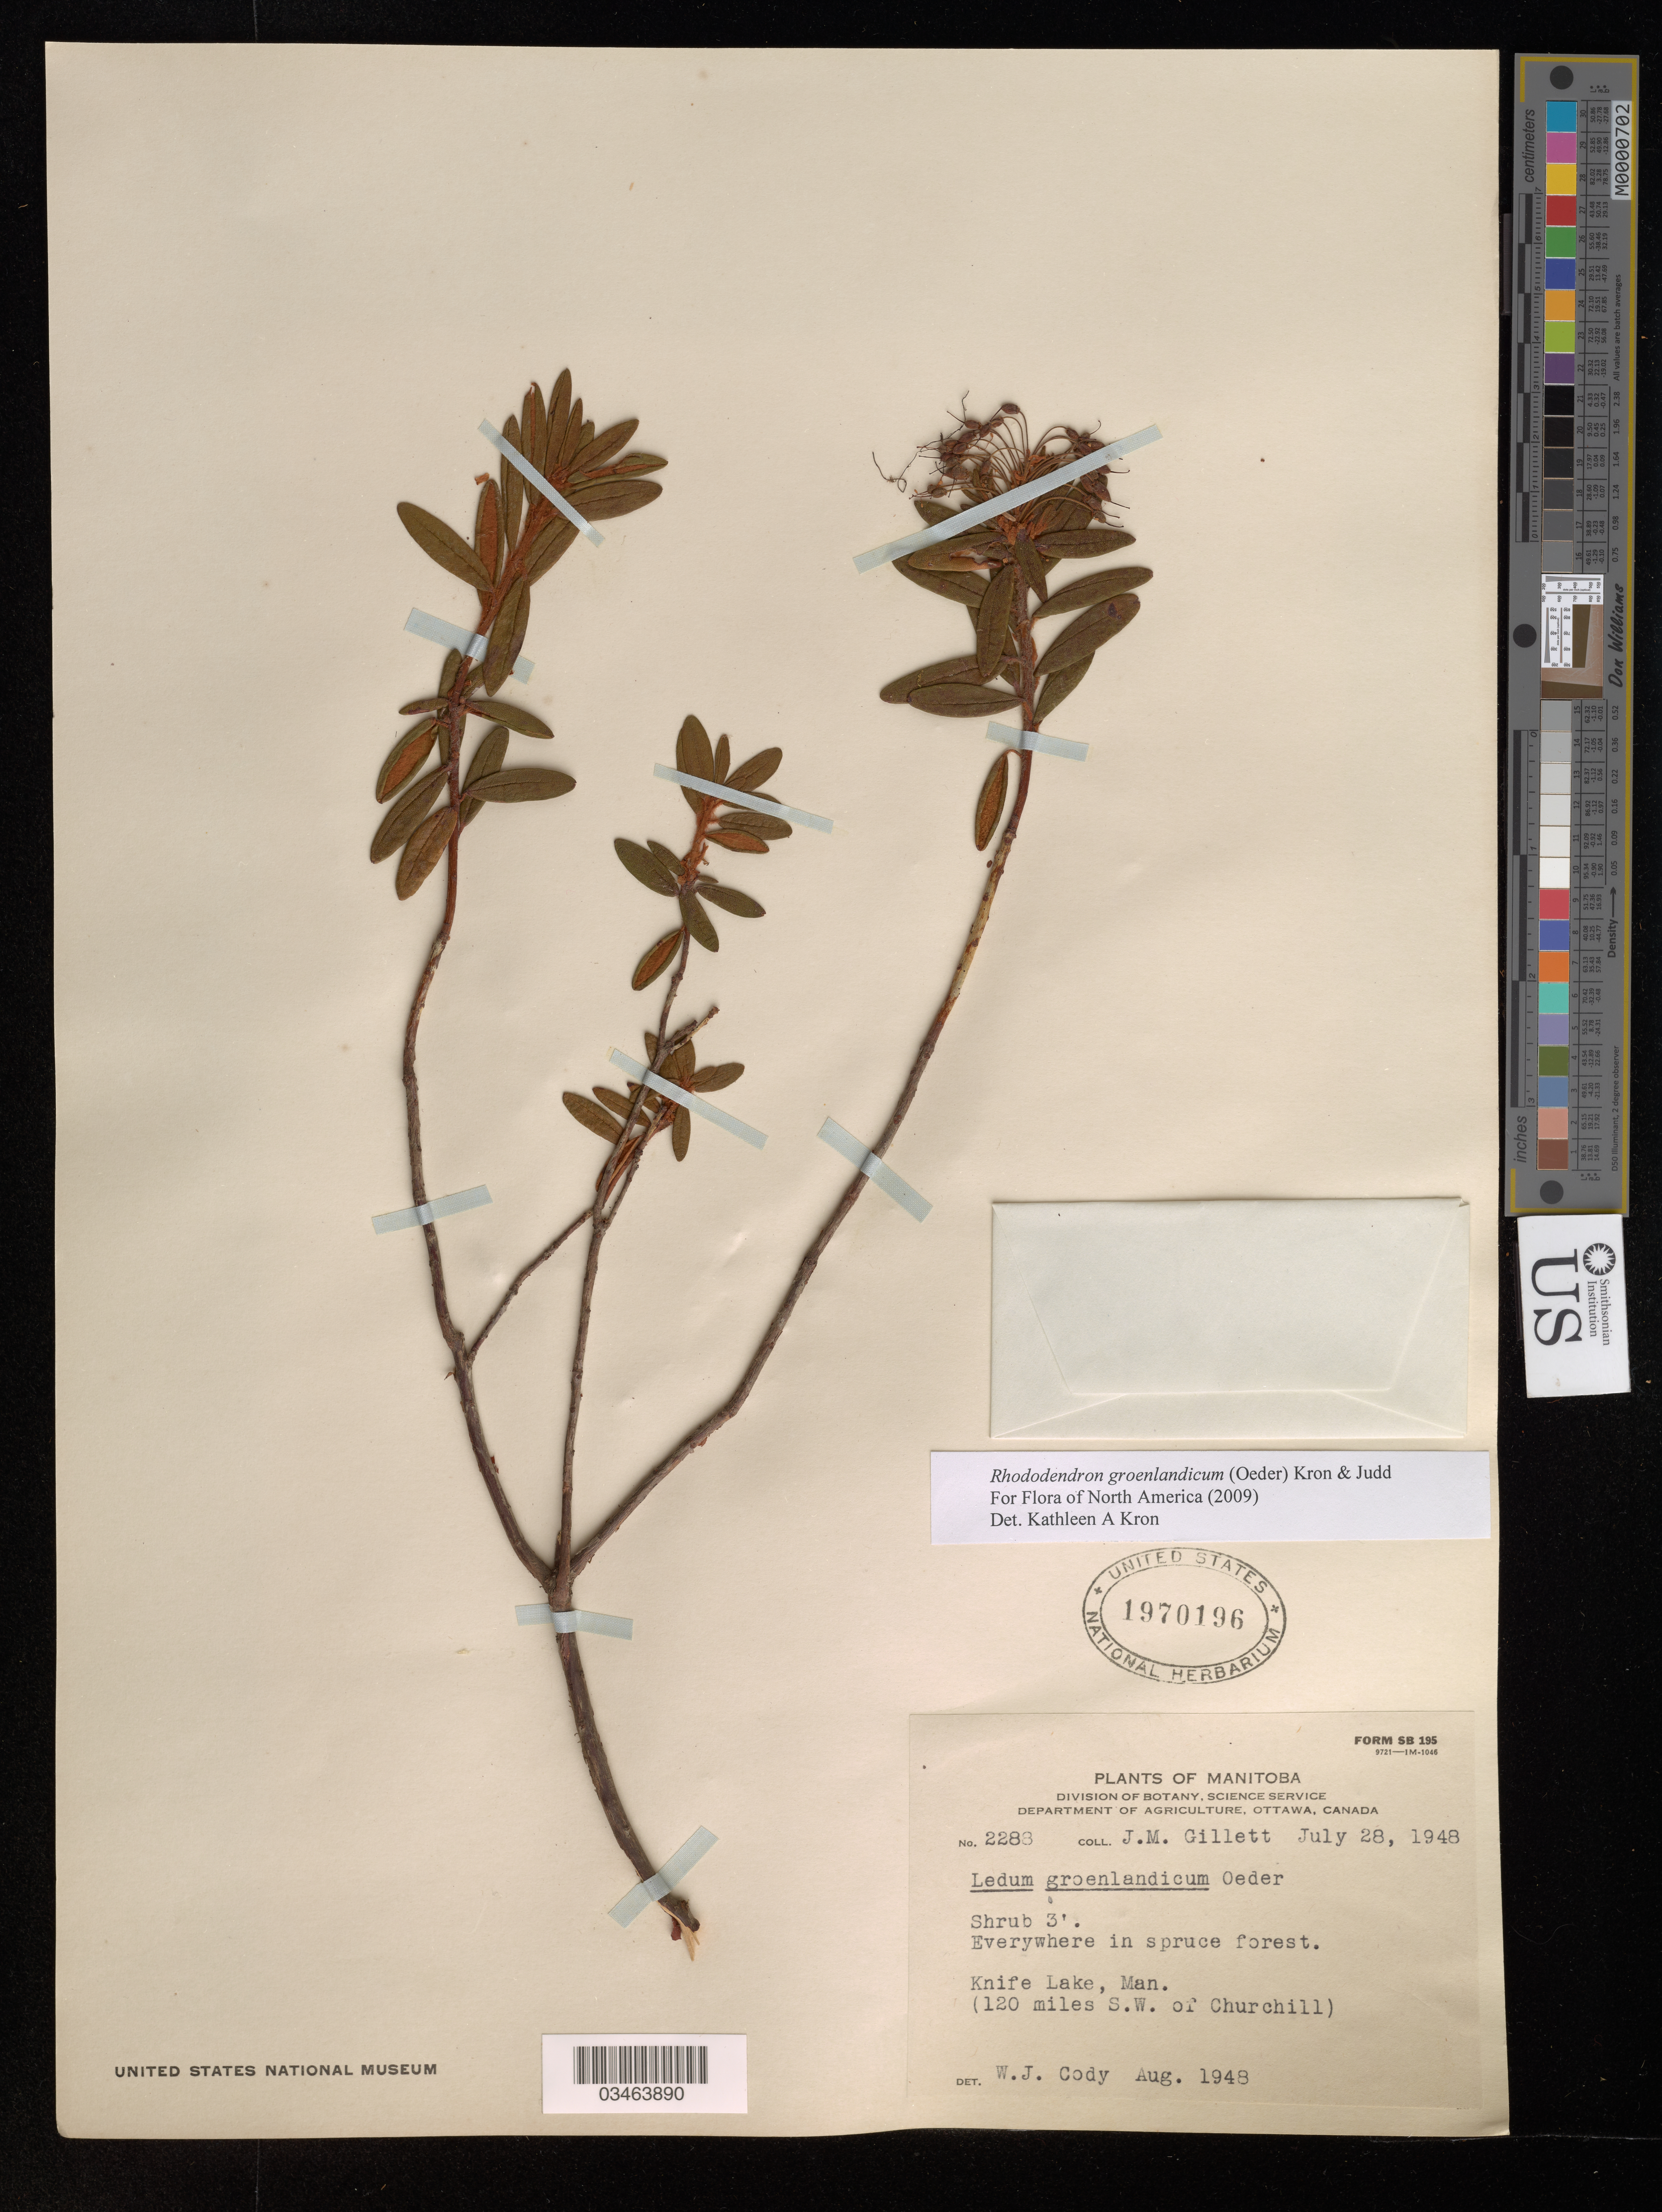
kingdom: Plantae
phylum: Tracheophyta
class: Magnoliopsida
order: Ericales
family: Ericaceae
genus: Rhododendron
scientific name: Rhododendron groenlandicum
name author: (Oeder) Kron & Judd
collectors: J. Gillett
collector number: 2288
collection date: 1948-07-28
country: Canada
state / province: Manitoba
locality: Knife Lake, Man. (120 miles S. W. of Churchill).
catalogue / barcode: US 1970196